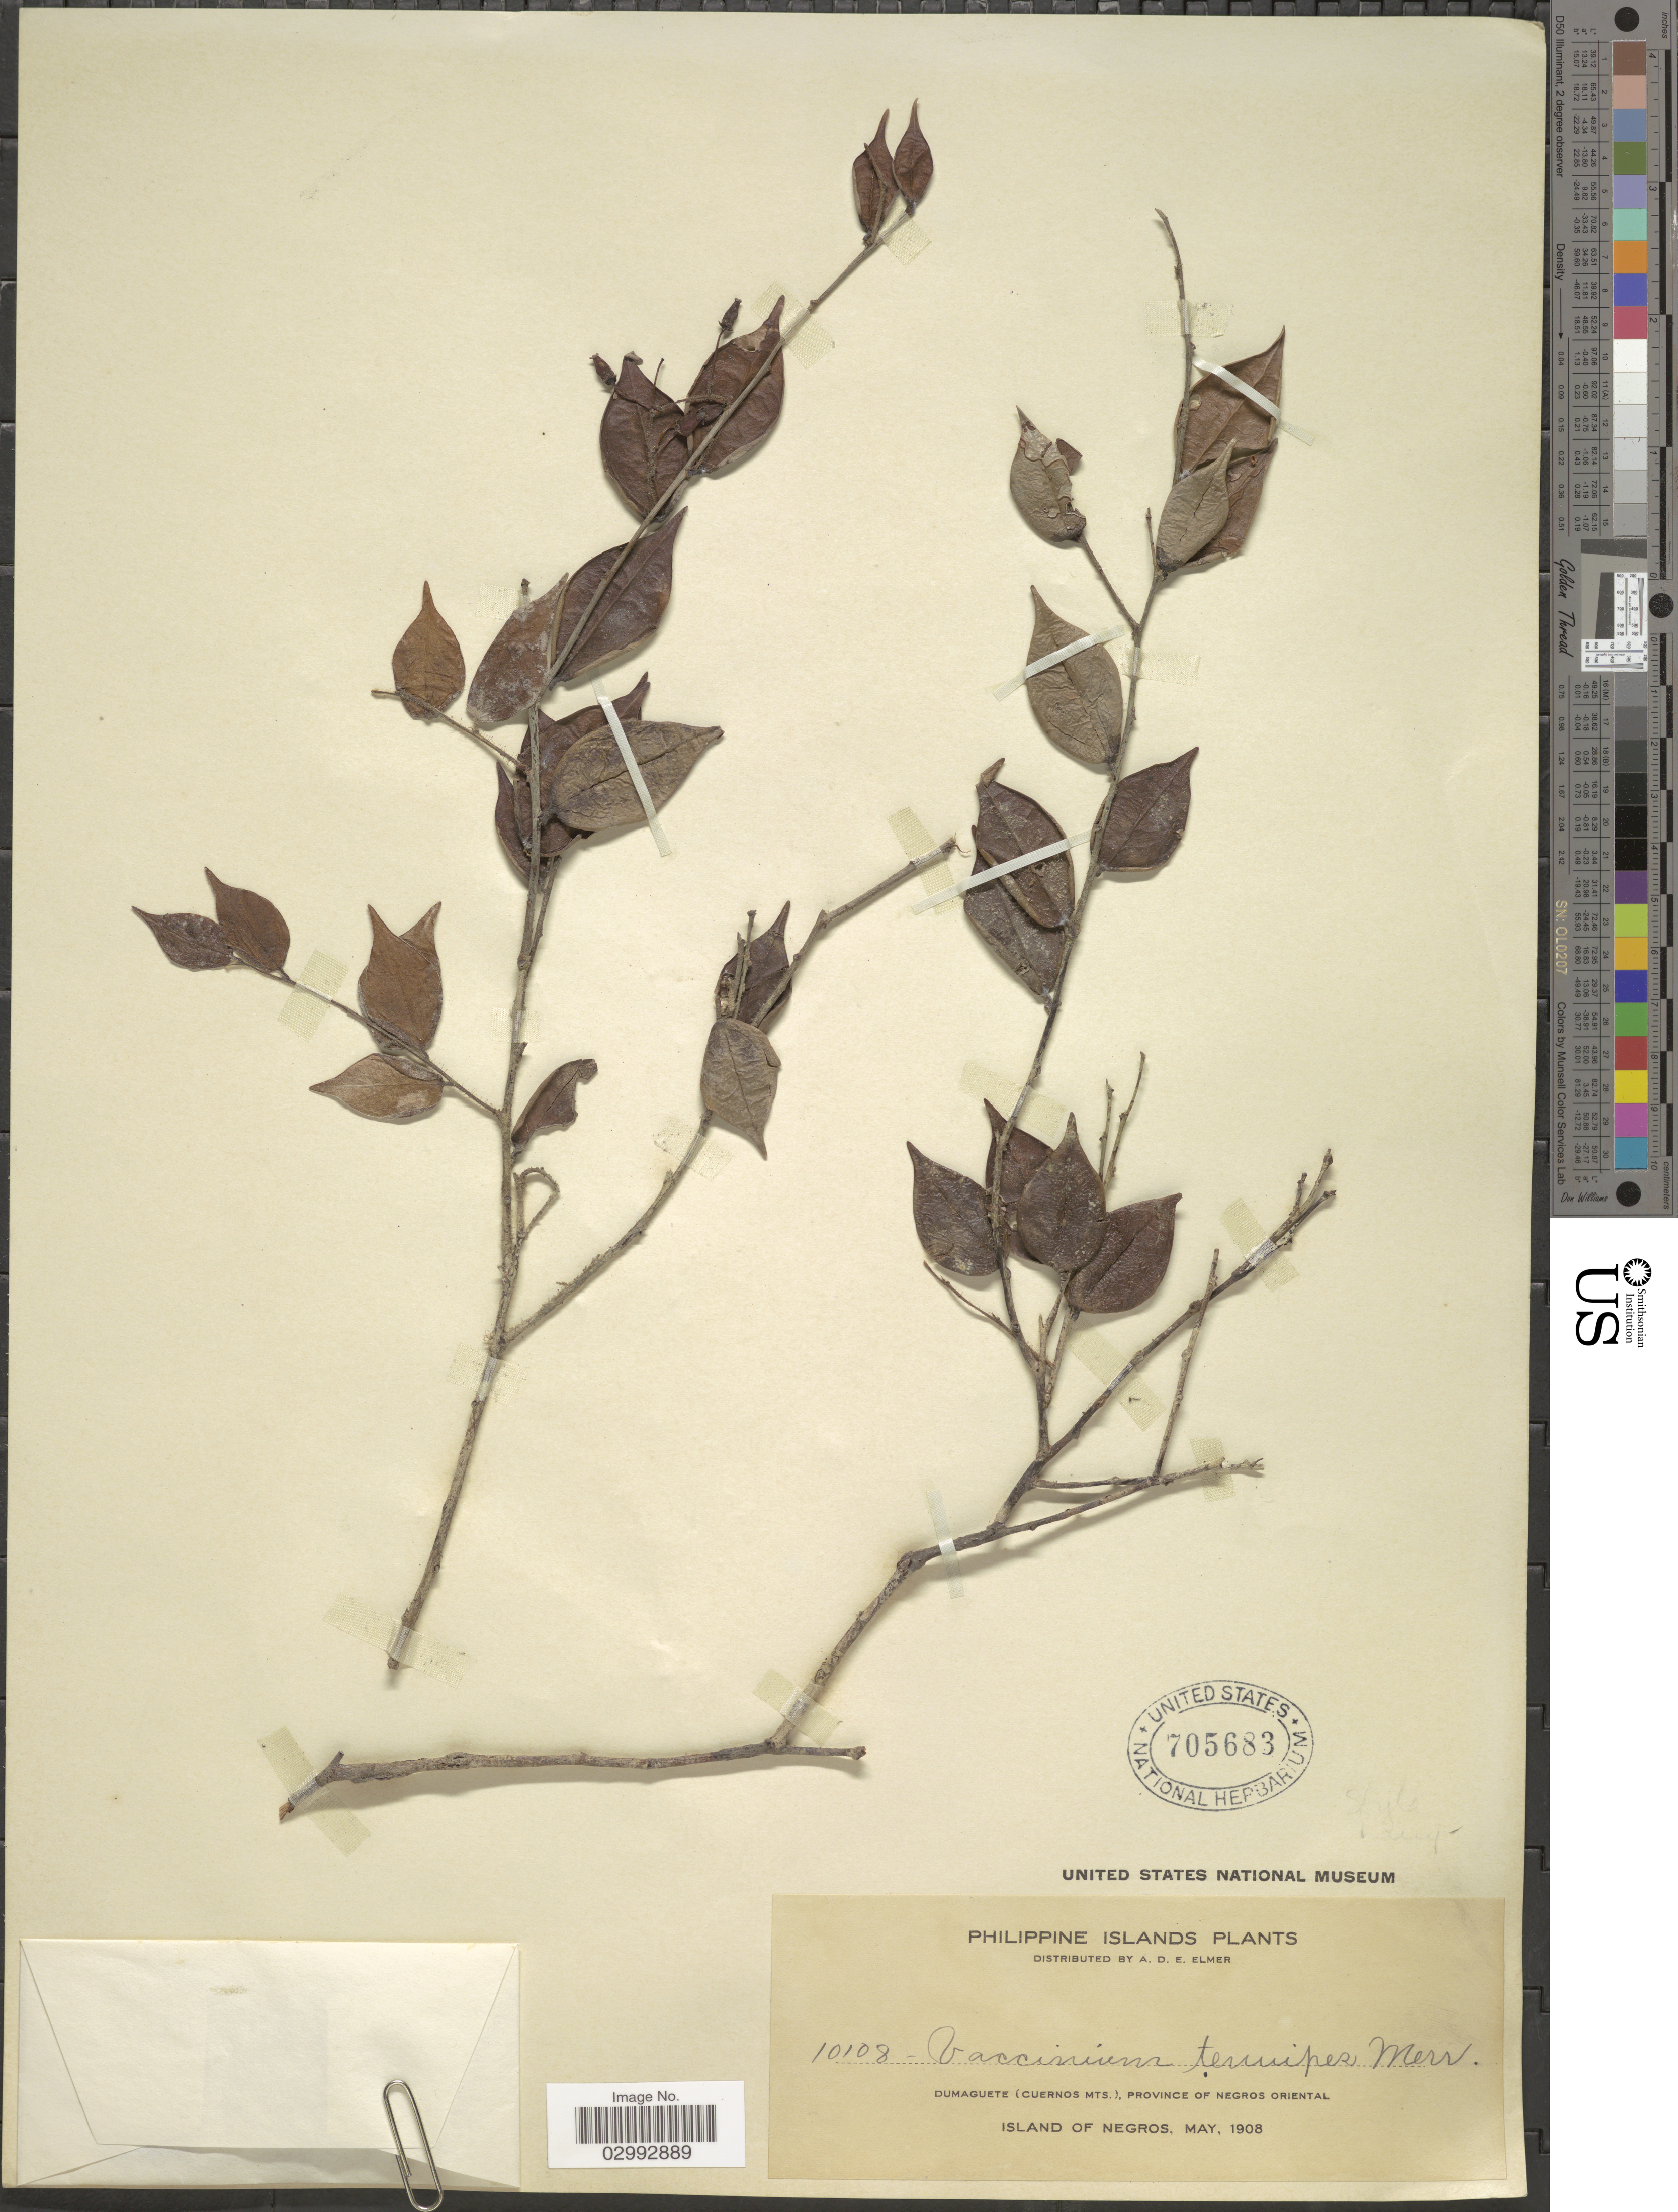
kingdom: Plantae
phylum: Tracheophyta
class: Magnoliopsida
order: Ericales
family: Ericaceae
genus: Vaccinium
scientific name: Vaccinium tenuipes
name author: Merr.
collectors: A. D. E. Elmer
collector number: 10108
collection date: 1908-05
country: Philippines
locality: Philippine Islands. Dumaguete (Cuernos Mts.), Province of Negros Oriental. Island of Negros.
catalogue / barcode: US 705683